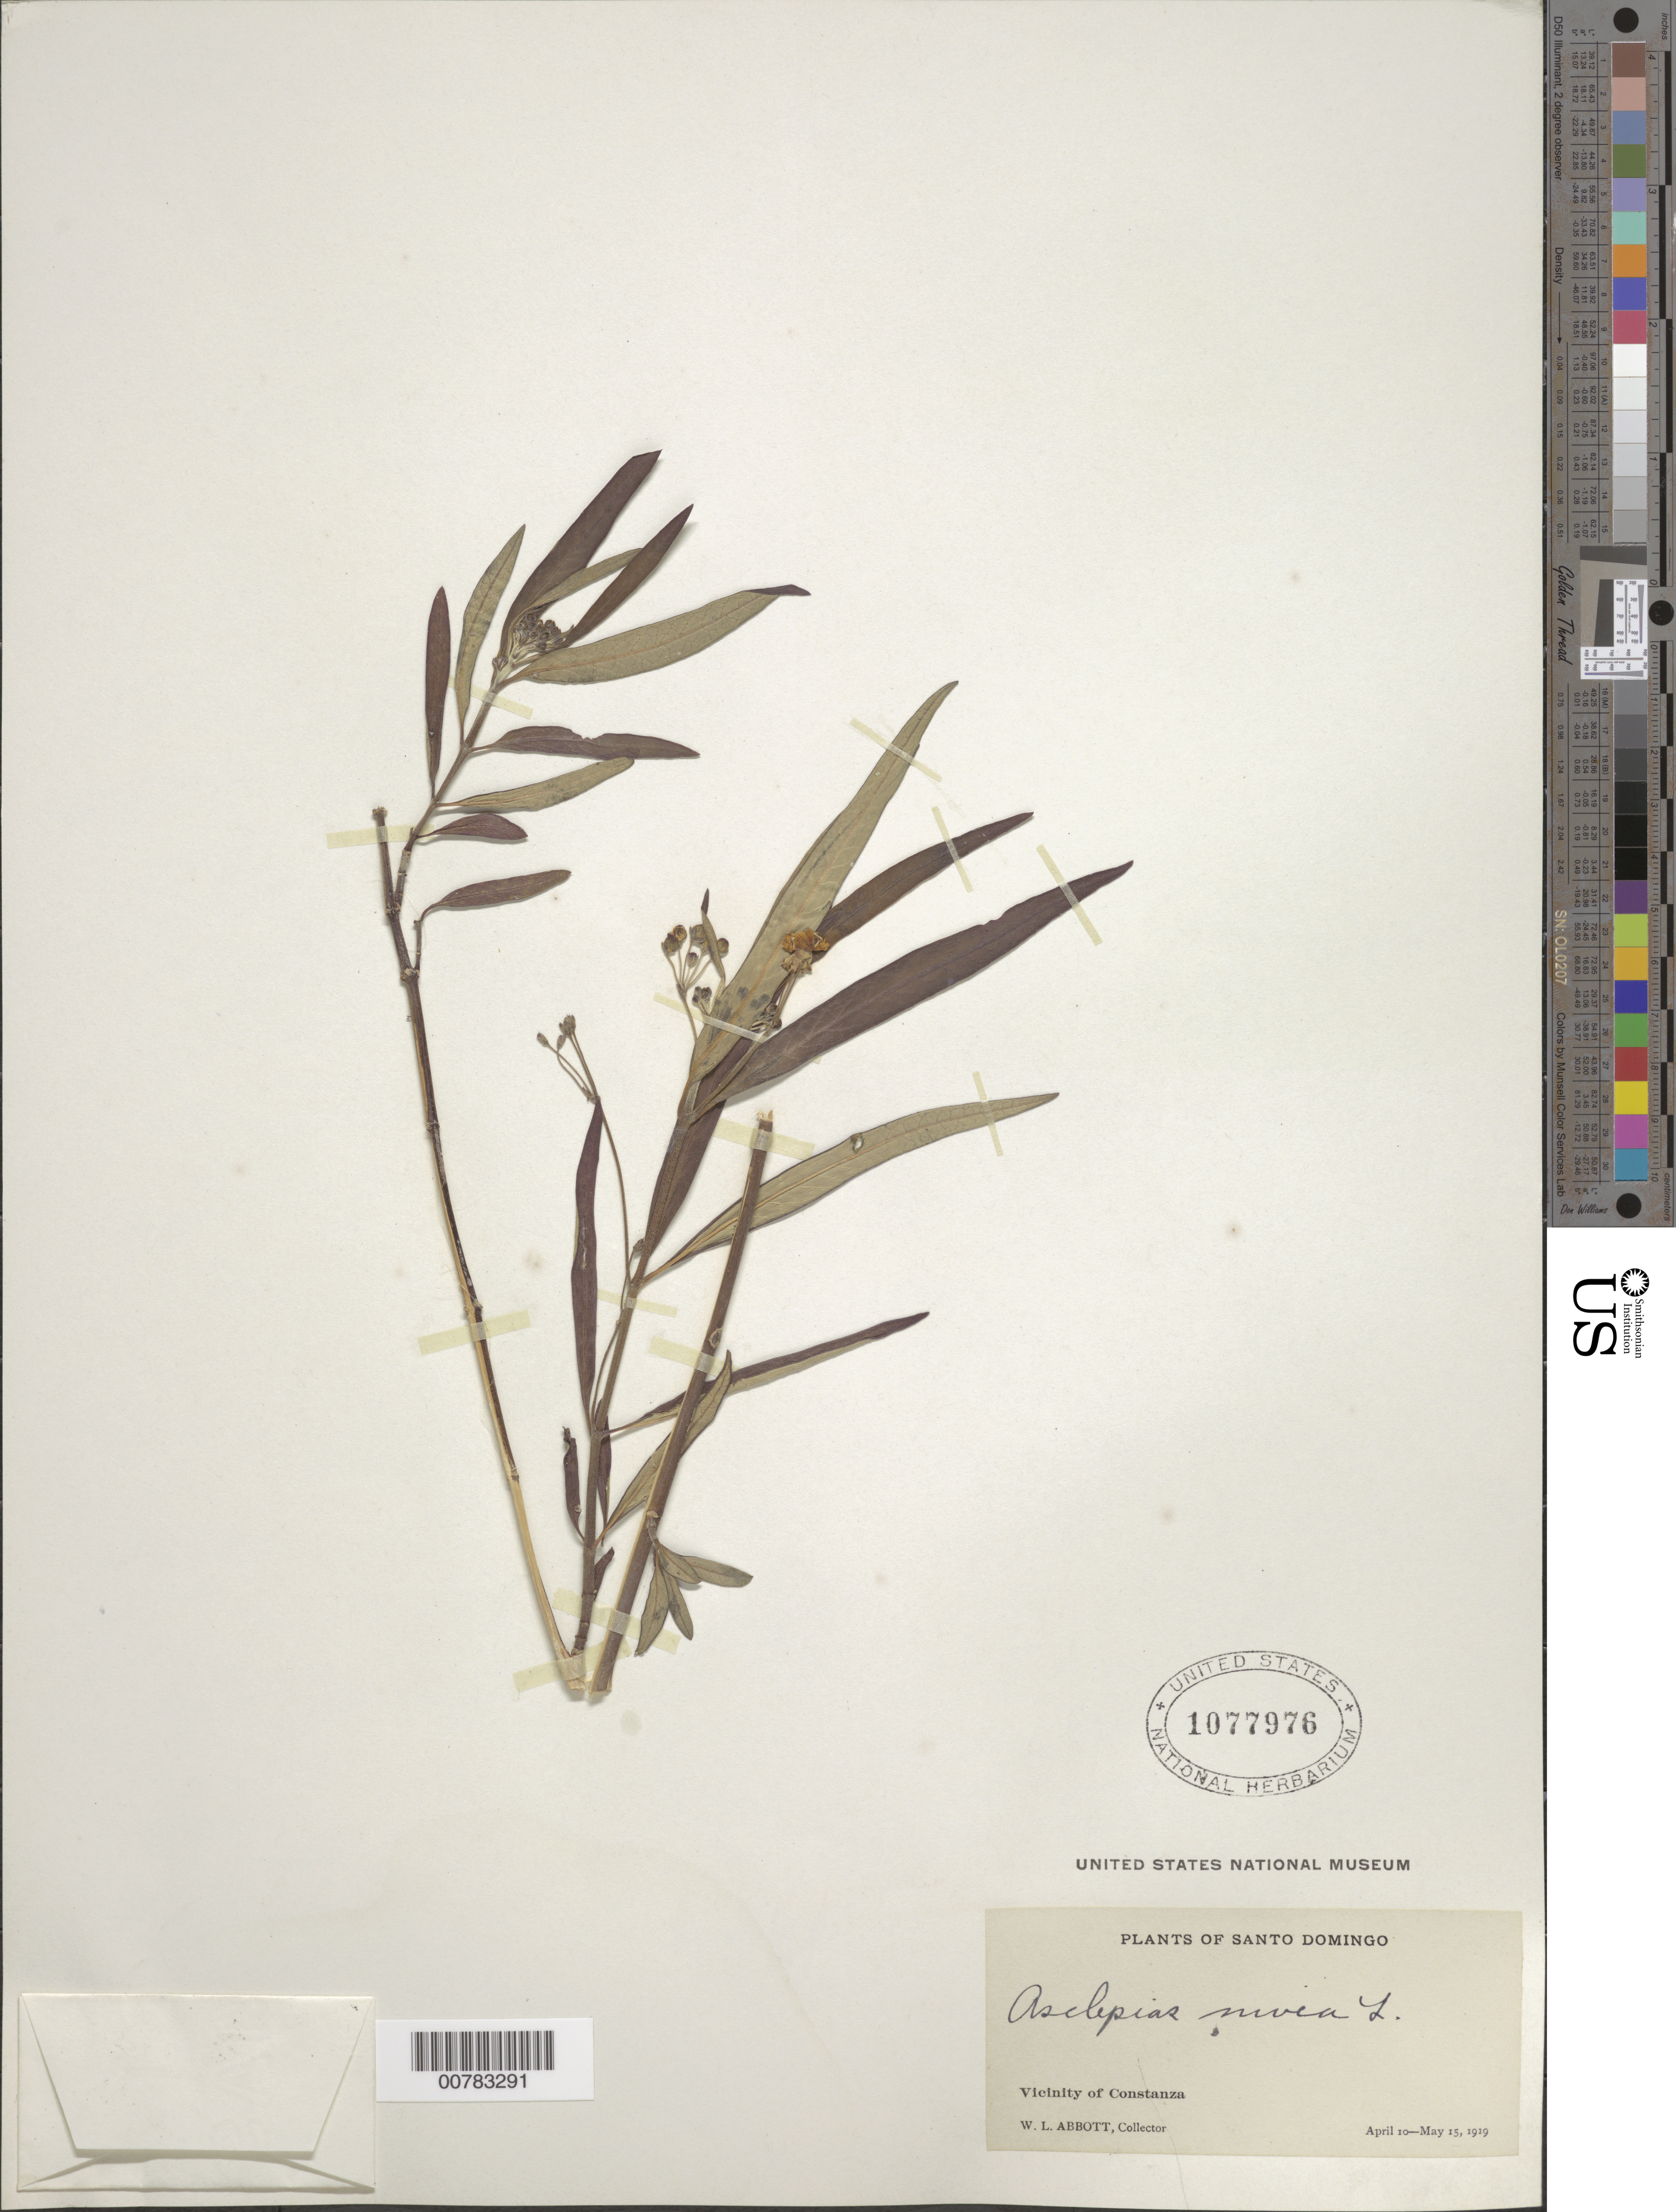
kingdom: Plantae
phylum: Tracheophyta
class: Magnoliopsida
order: Gentianales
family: Apocynaceae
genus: Asclepias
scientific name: Asclepias nivea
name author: L.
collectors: W. L. Abbott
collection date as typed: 10 Apr 1919 to 15 May 1919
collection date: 1919-04-10/1919-05-15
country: Dominican Republic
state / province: La Vega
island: Hispaniola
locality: Vicinity of Constanza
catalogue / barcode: US 1077976